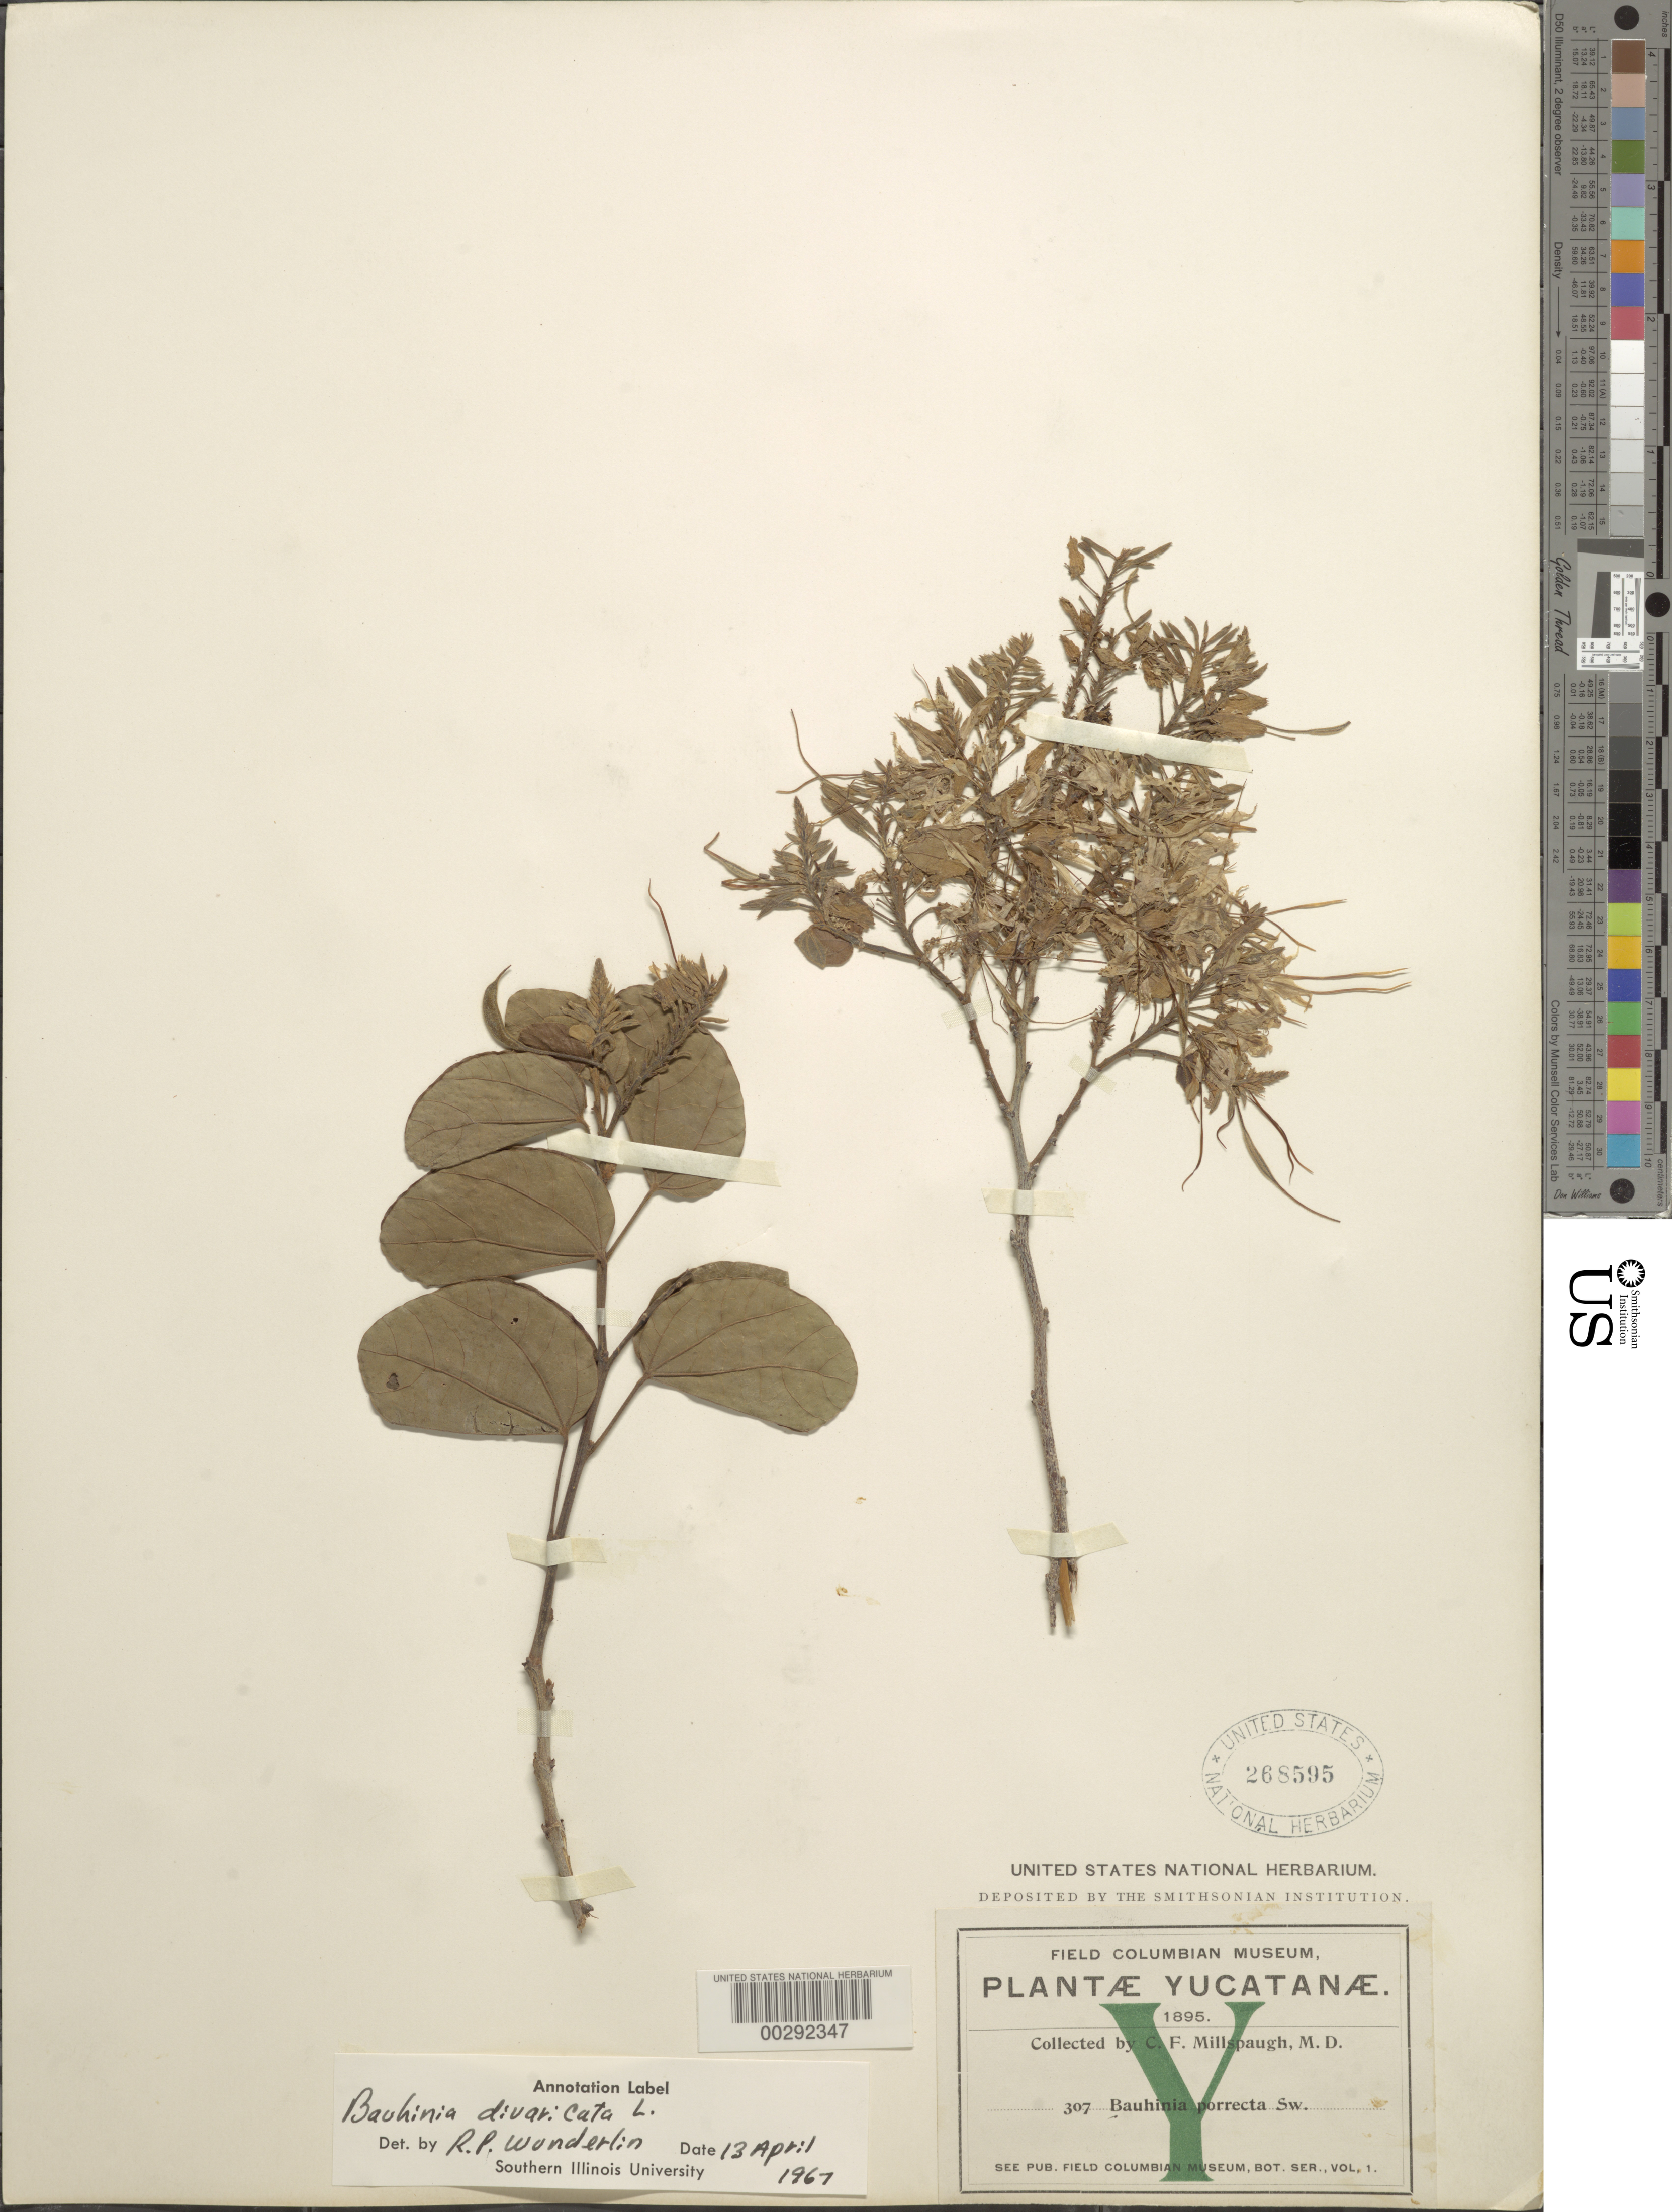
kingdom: Plantae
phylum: Tracheophyta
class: Magnoliopsida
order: Fabales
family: Fabaceae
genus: Bauhinia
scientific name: Bauhinia divaricata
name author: L.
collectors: C. F. Millspaugh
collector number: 307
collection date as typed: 1895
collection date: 1895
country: Mexico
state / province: Yucatán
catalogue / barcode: US 268595